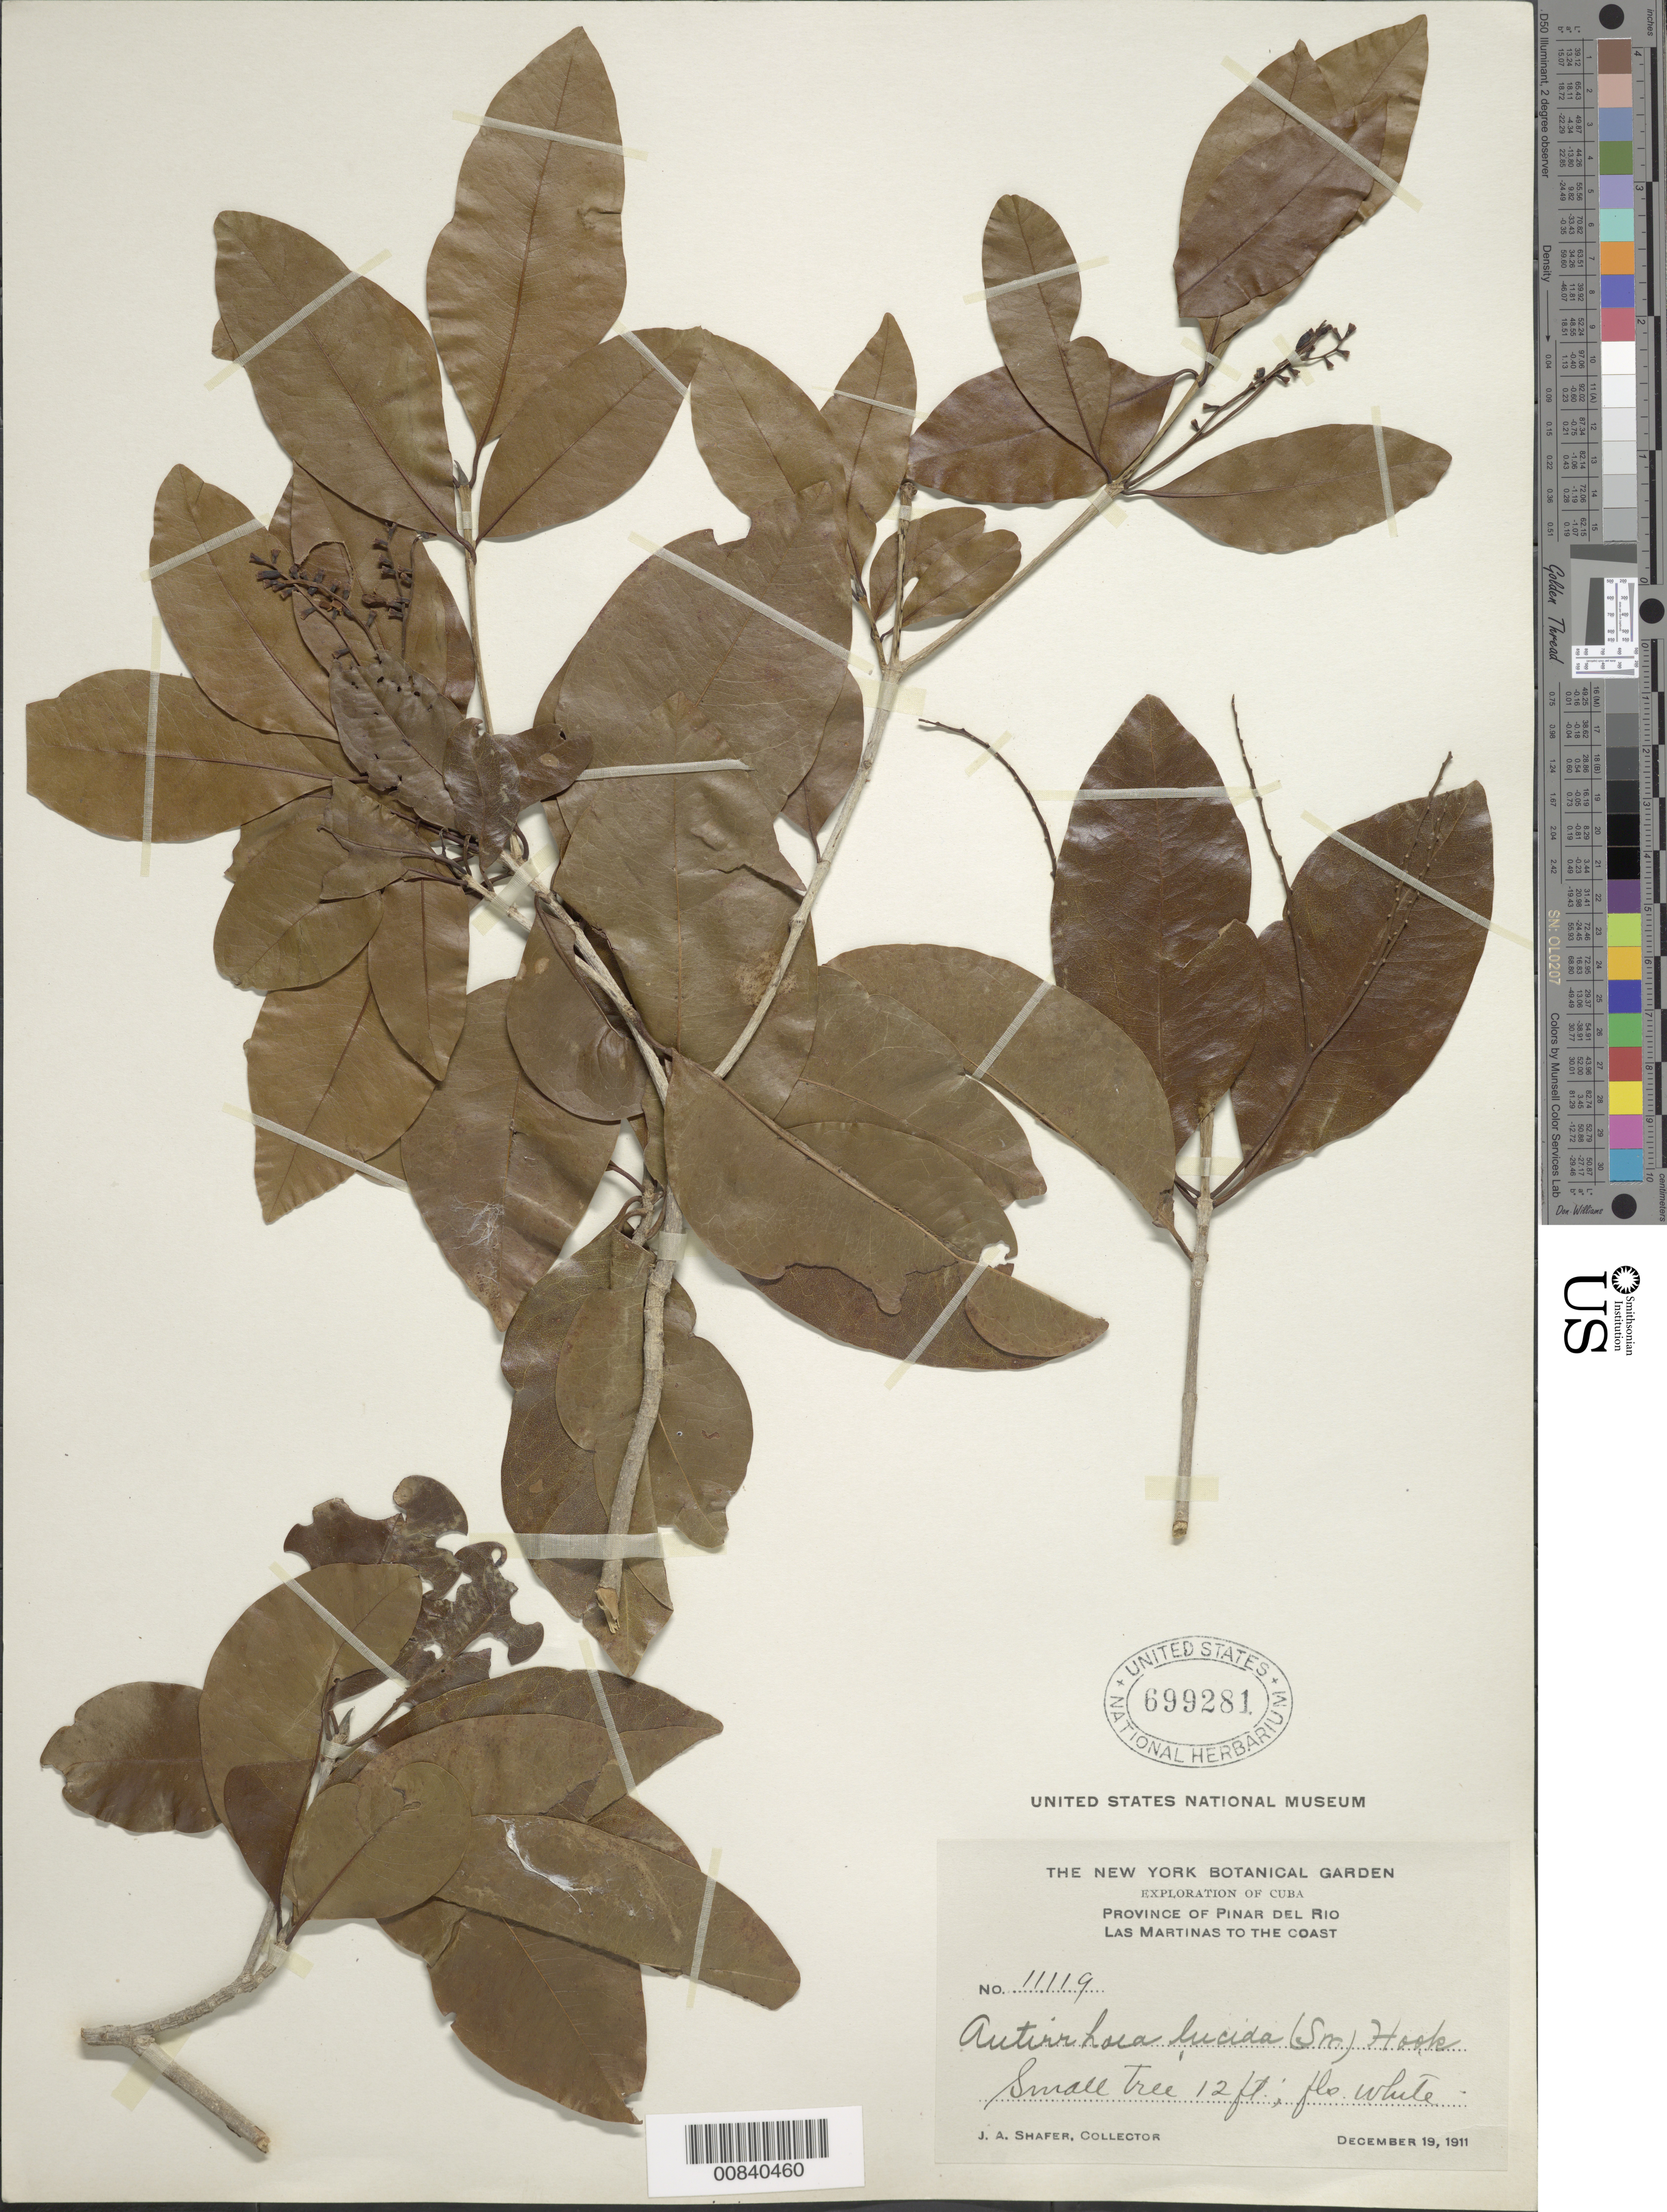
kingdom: Plantae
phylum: Tracheophyta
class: Magnoliopsida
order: Gentianales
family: Rubiaceae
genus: Stenostomum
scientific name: Stenostomum lucidum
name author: (Sw.) C.F. Gaertn.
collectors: J. A. Shafer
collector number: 11119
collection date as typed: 19 Dec 1911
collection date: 1911-12-19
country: Cuba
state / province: Pinar del Río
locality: Las Martinas to the coast.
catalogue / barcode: US 699281